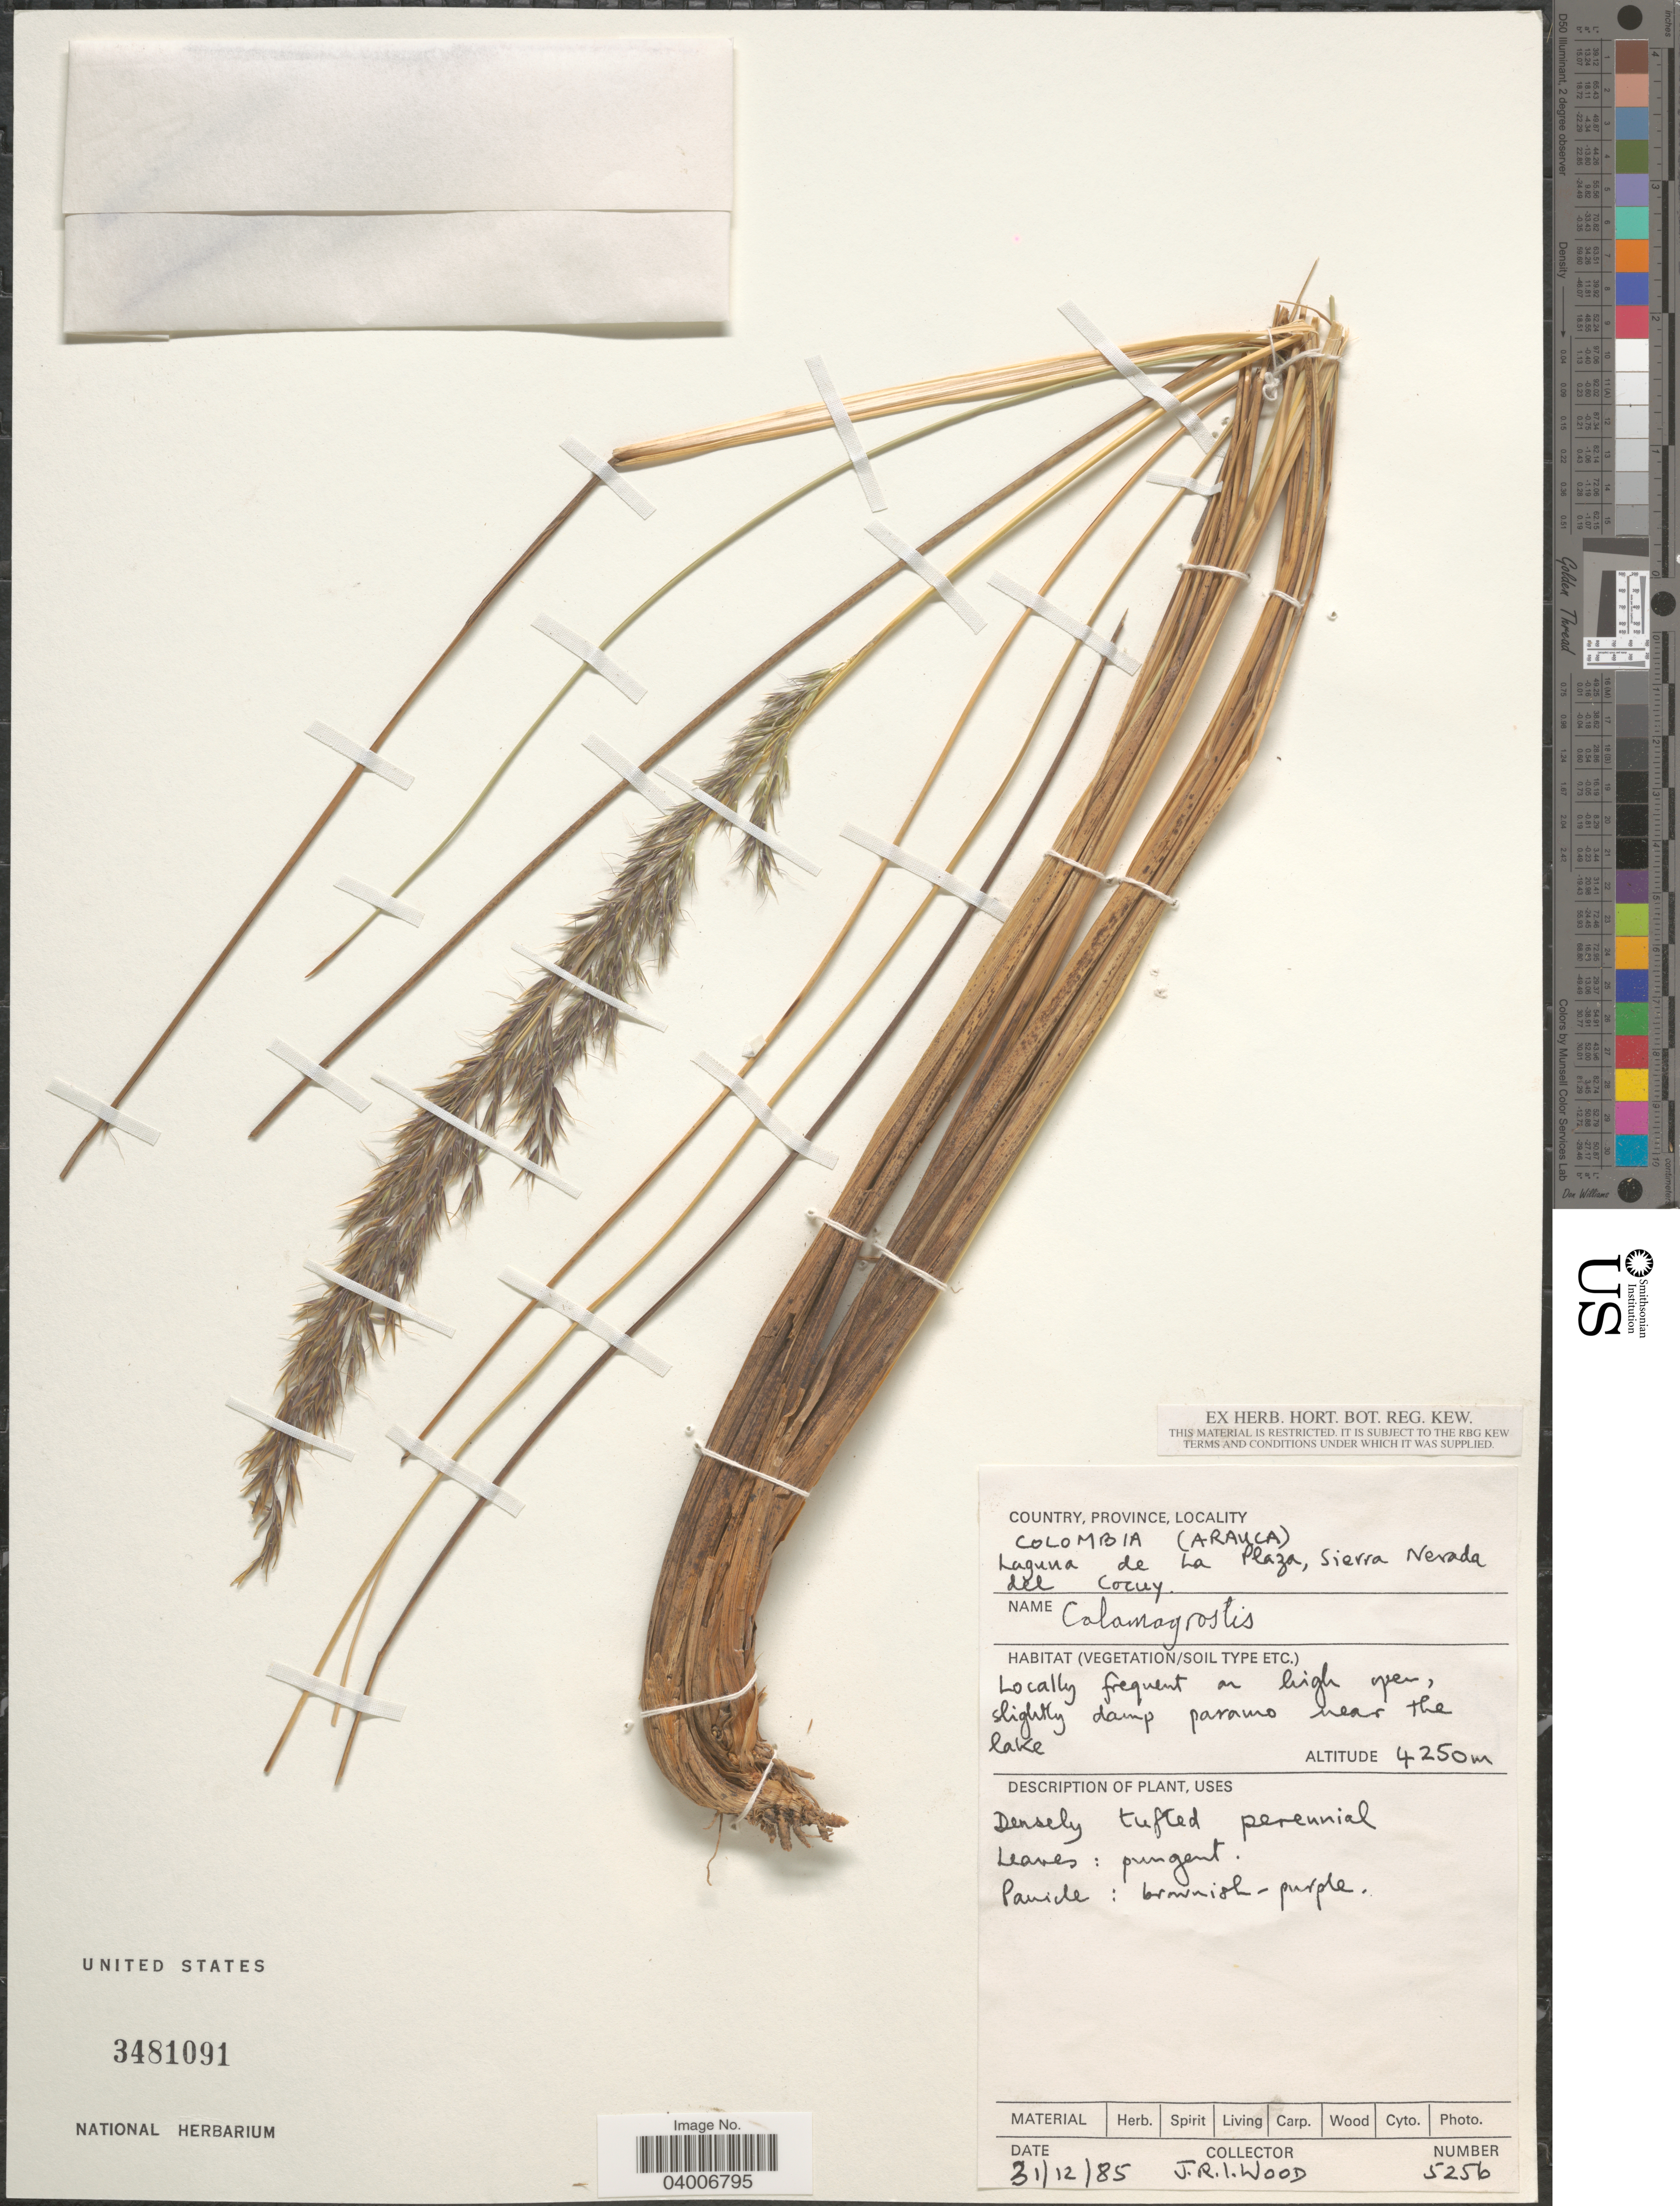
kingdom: Plantae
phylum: Tracheophyta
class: Liliopsida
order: Poales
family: Poaceae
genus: Cinnagrostis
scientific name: Cinnagrostis sp.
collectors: J. R. I. Wood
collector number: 5256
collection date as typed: Transcribed d/m/y: 31/12/85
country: Colombia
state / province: Arauca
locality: Laguna de La Plaza, Sierra Nevada del Cocuy. Locally frequent on high open, slightly damp paramo near the lake.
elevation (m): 4250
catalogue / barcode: US 3481091